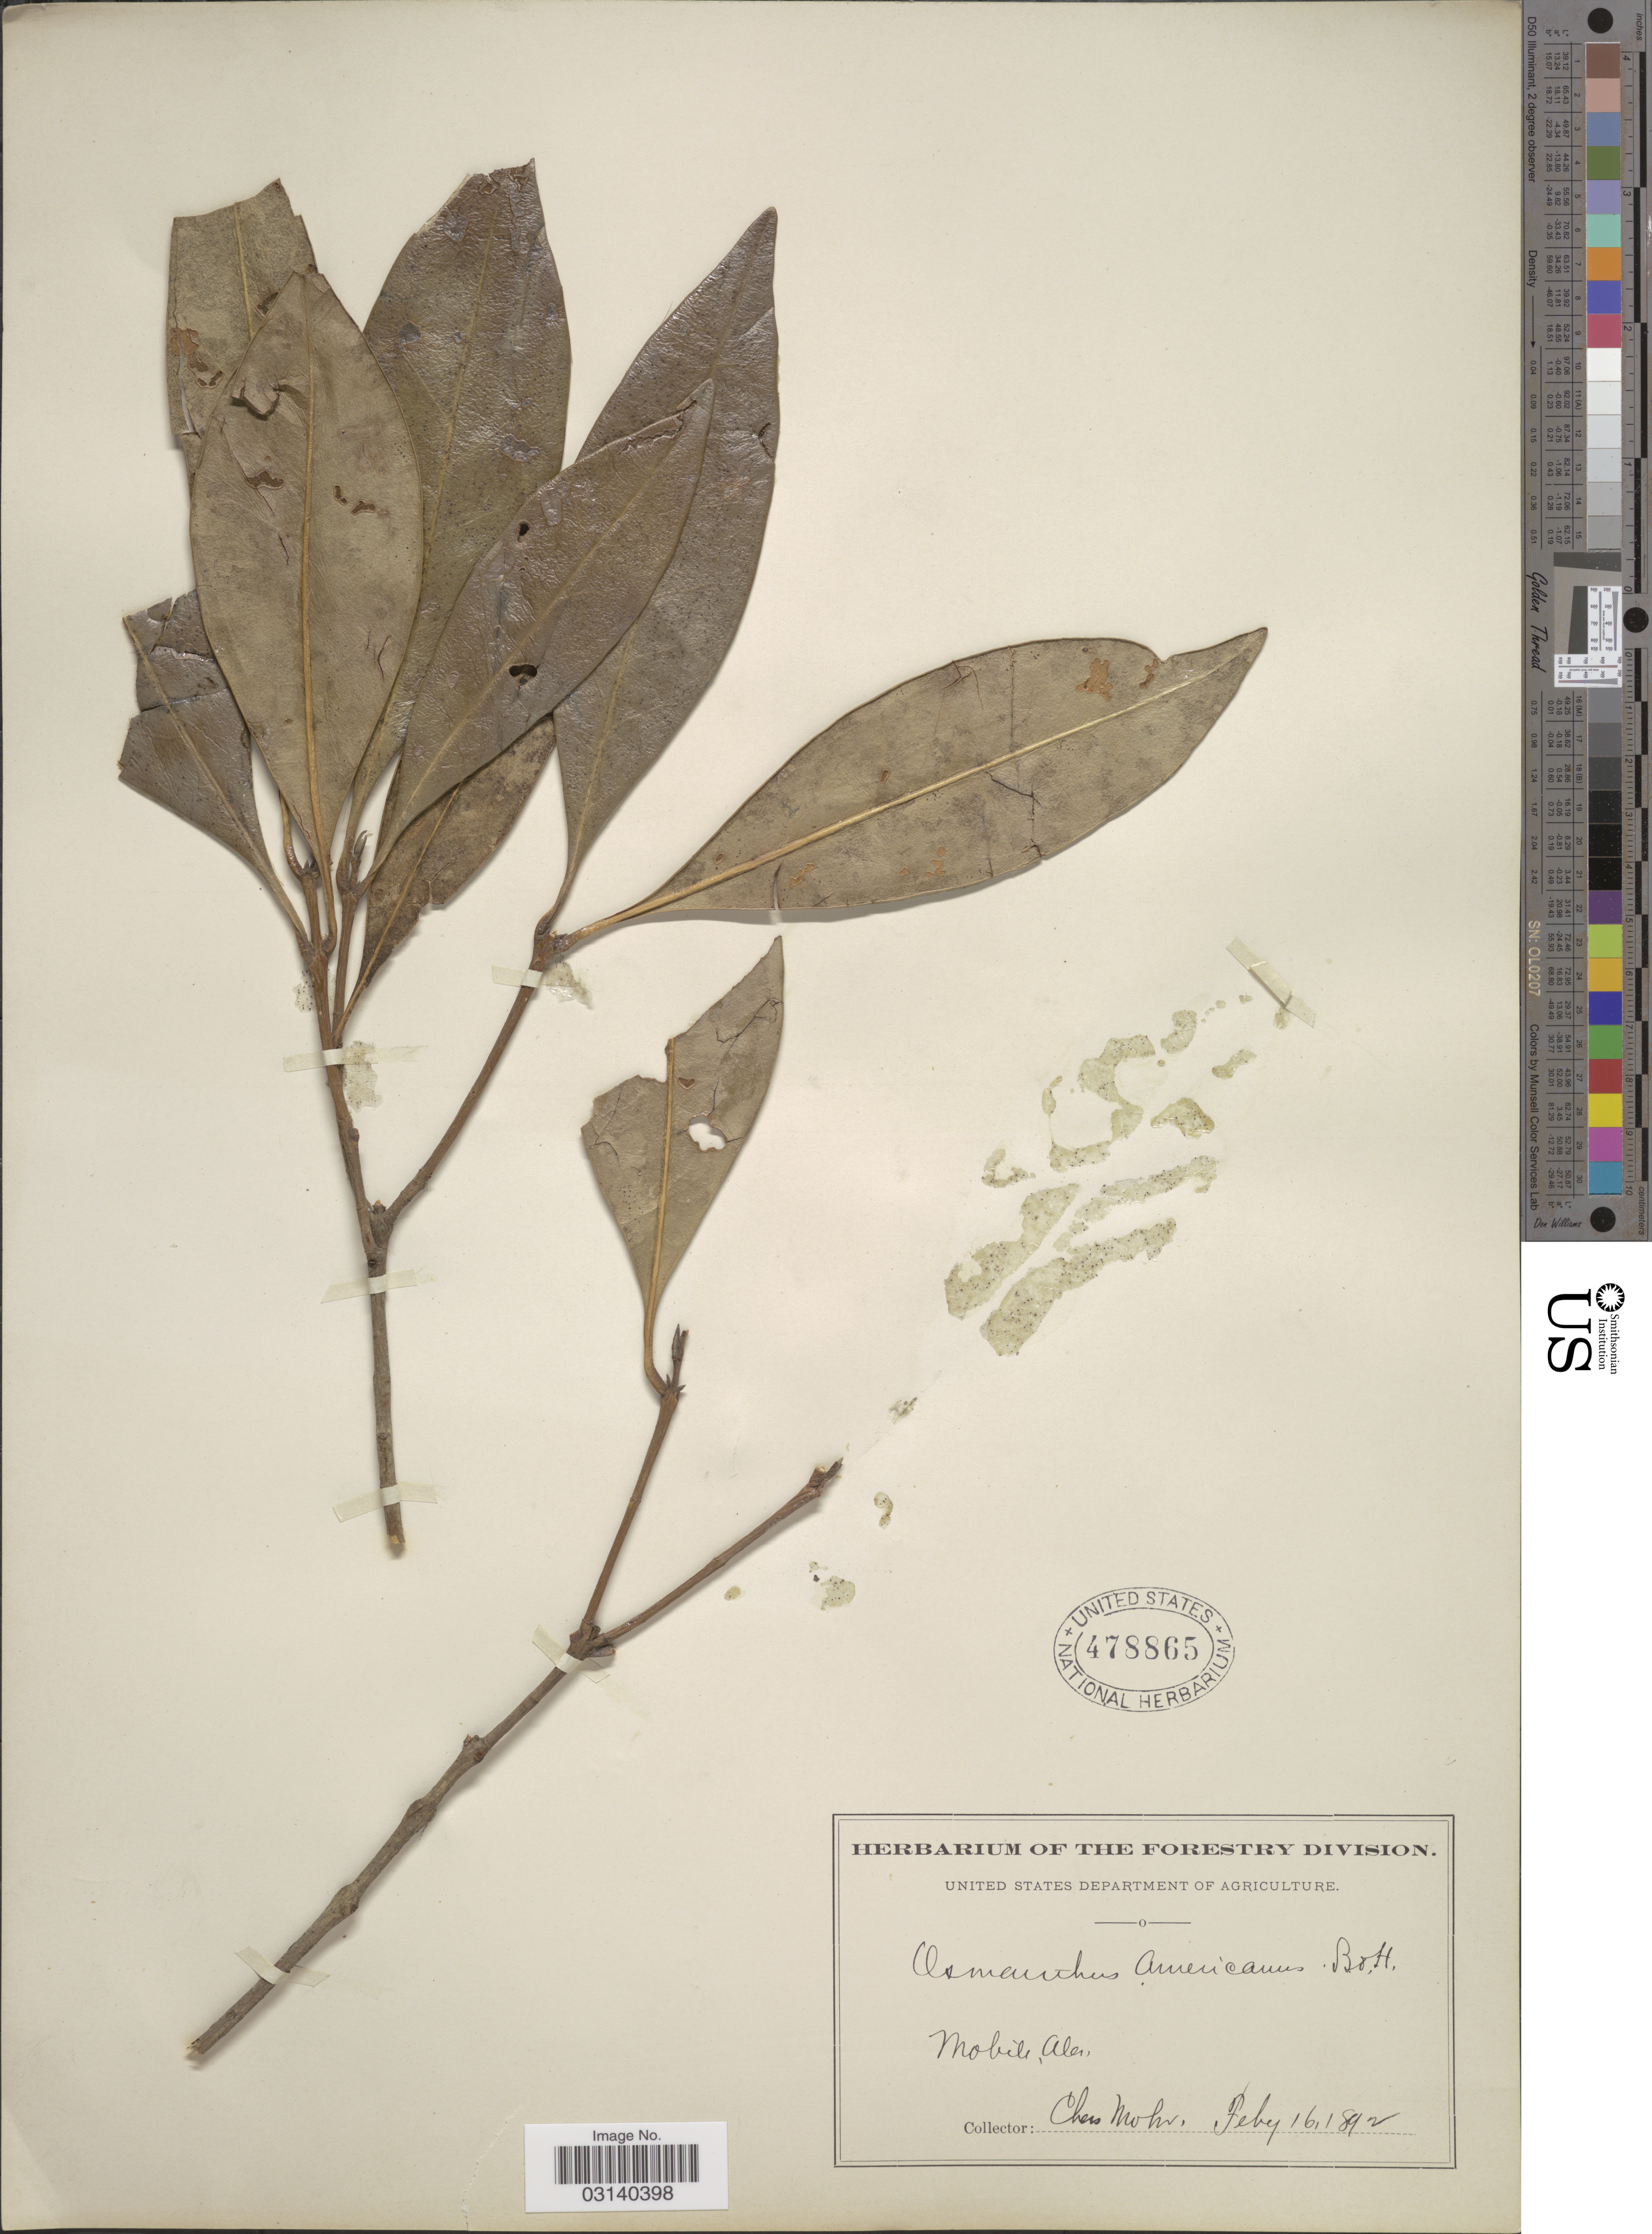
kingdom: Plantae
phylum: Tracheophyta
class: Magnoliopsida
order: Lamiales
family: Oleaceae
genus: Osmanthus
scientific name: Osmanthus americanus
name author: (L.) A. Gray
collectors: Mohr, C. T. (herbarium)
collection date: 1892-02-16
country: United States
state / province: Alabama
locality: Mobile, Ala.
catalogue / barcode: US 478865